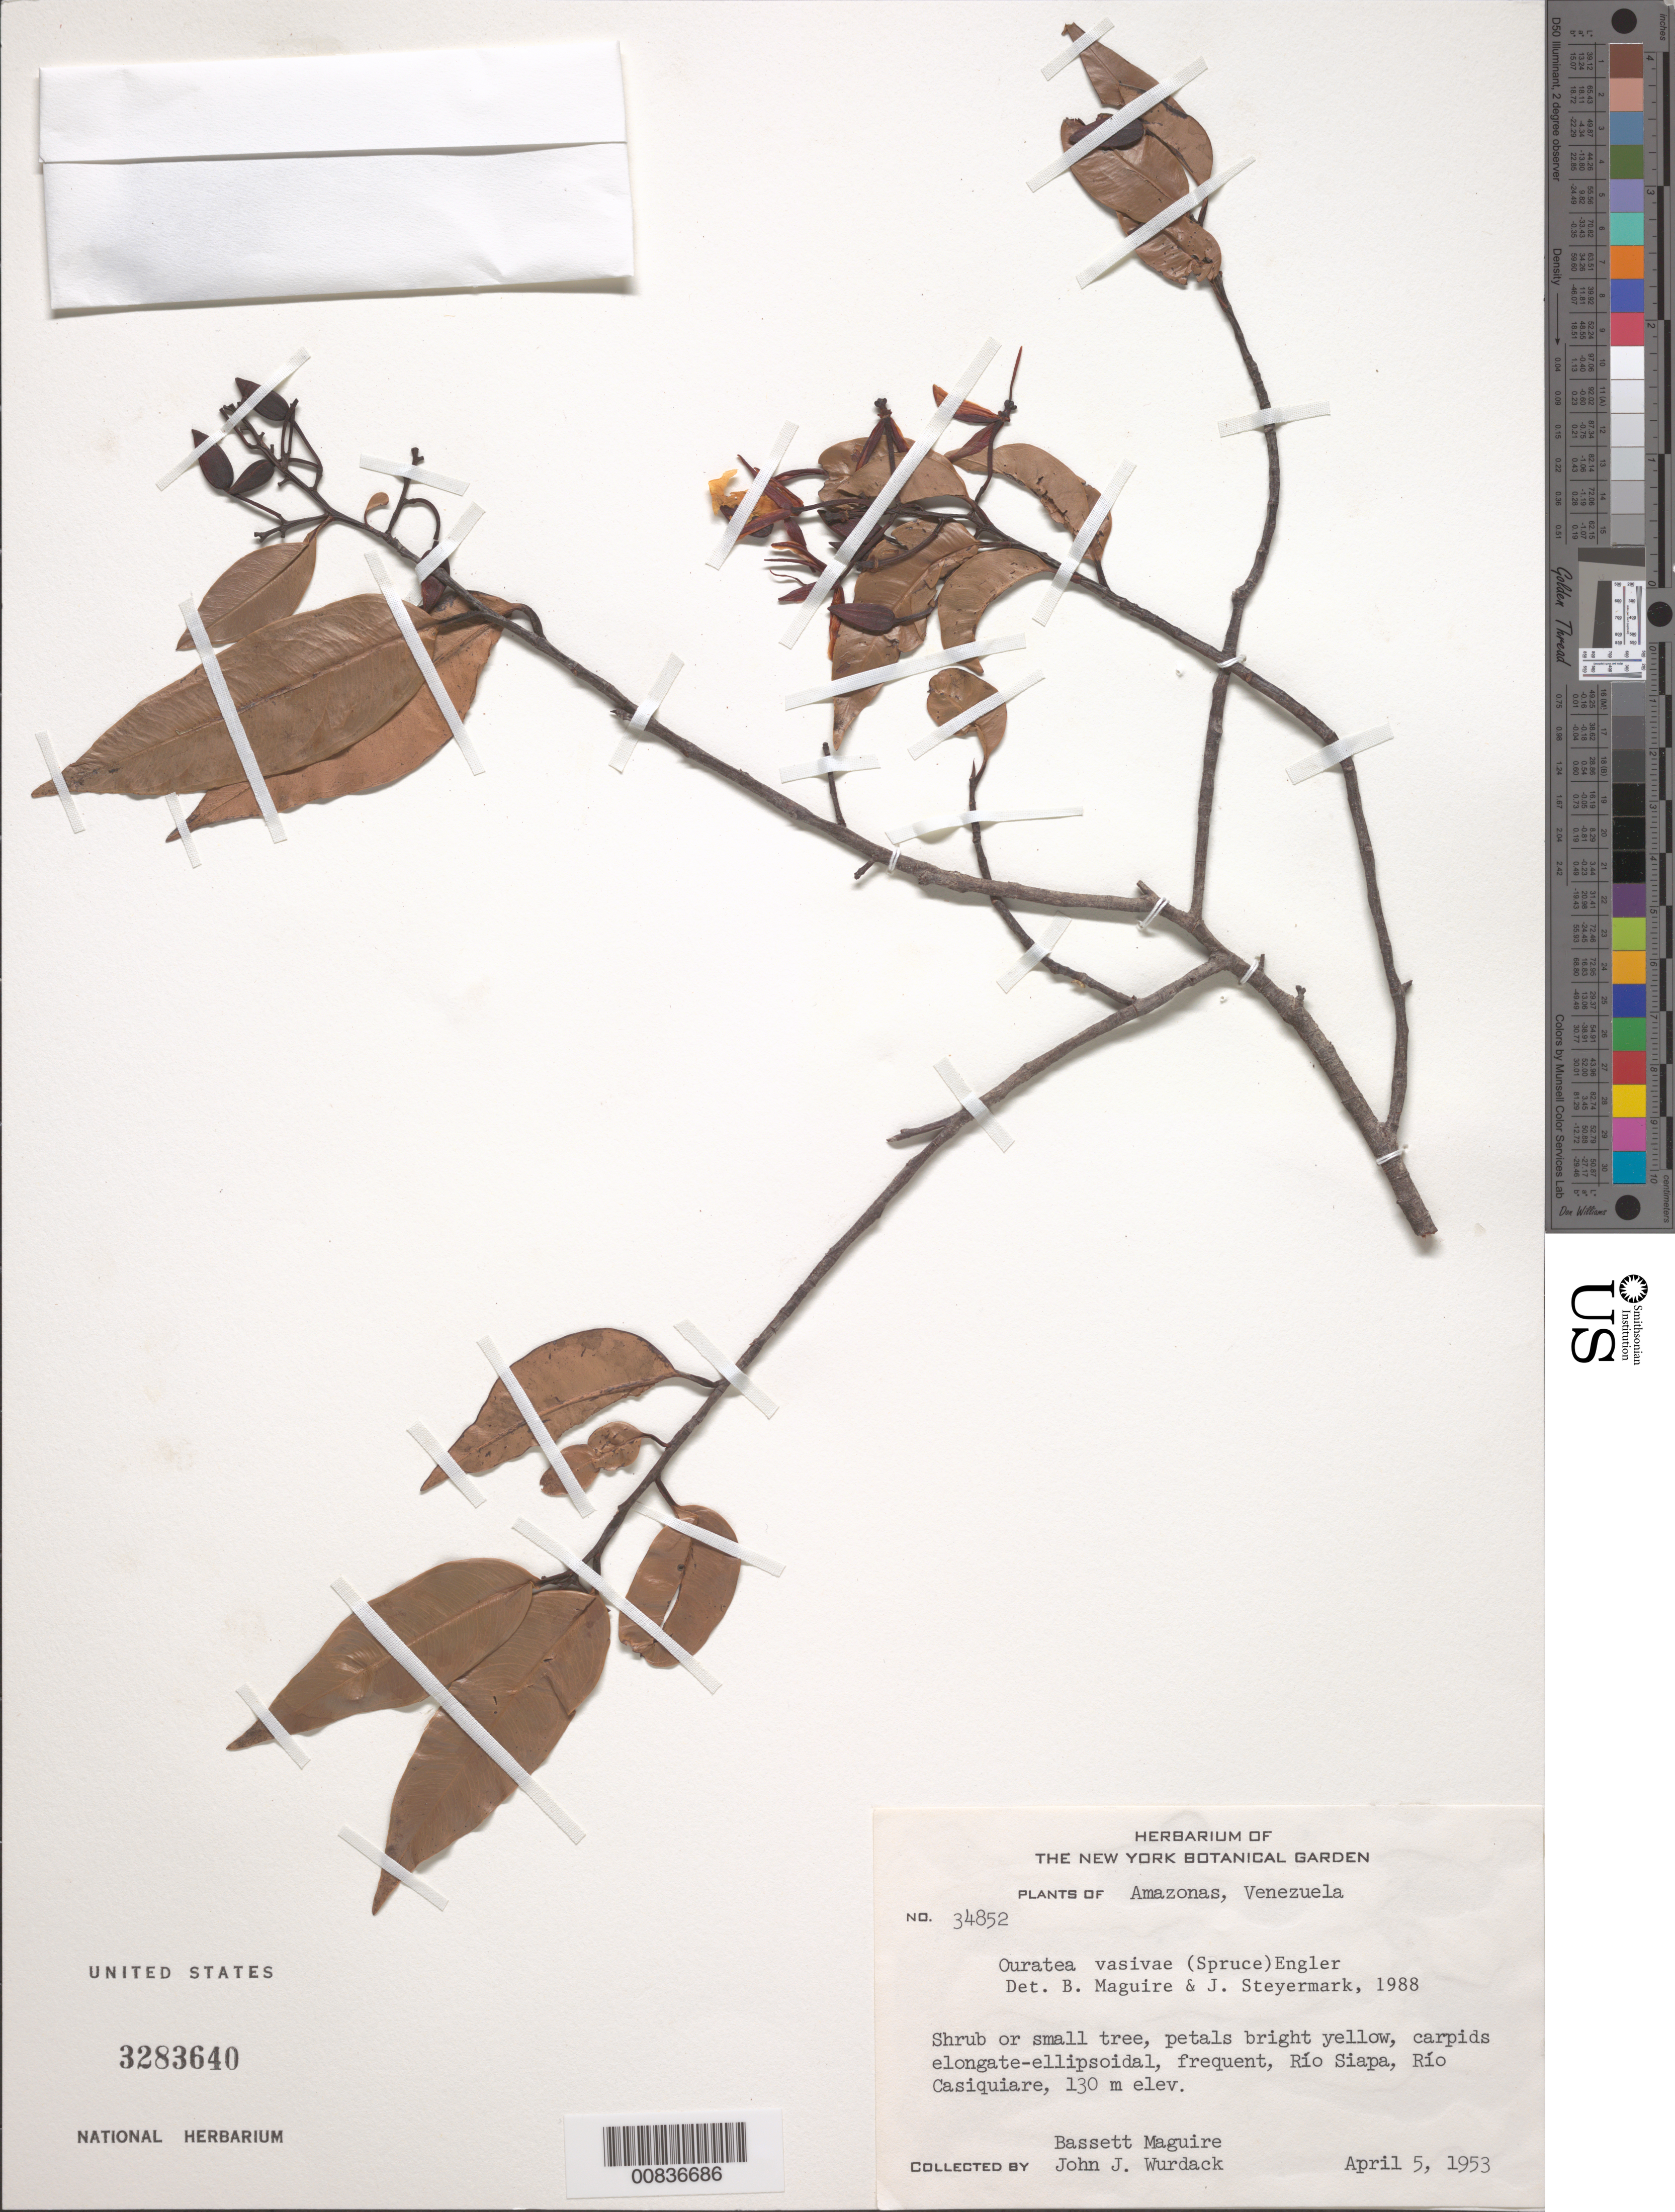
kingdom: Plantae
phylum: Tracheophyta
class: Magnoliopsida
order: Malpighiales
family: Ochnaceae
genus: Ouratea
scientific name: Ouratea vasivae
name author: Spruce ex Engl.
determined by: Steyermark, J. A.; Maguire, B.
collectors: B. Maguire & J. J. Wurdack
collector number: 34852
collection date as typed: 5-Apr-53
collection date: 1953-04-05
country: Venezuela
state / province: Amazonas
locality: Río Siapa, Río Casiquiare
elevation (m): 130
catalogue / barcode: US 3283640